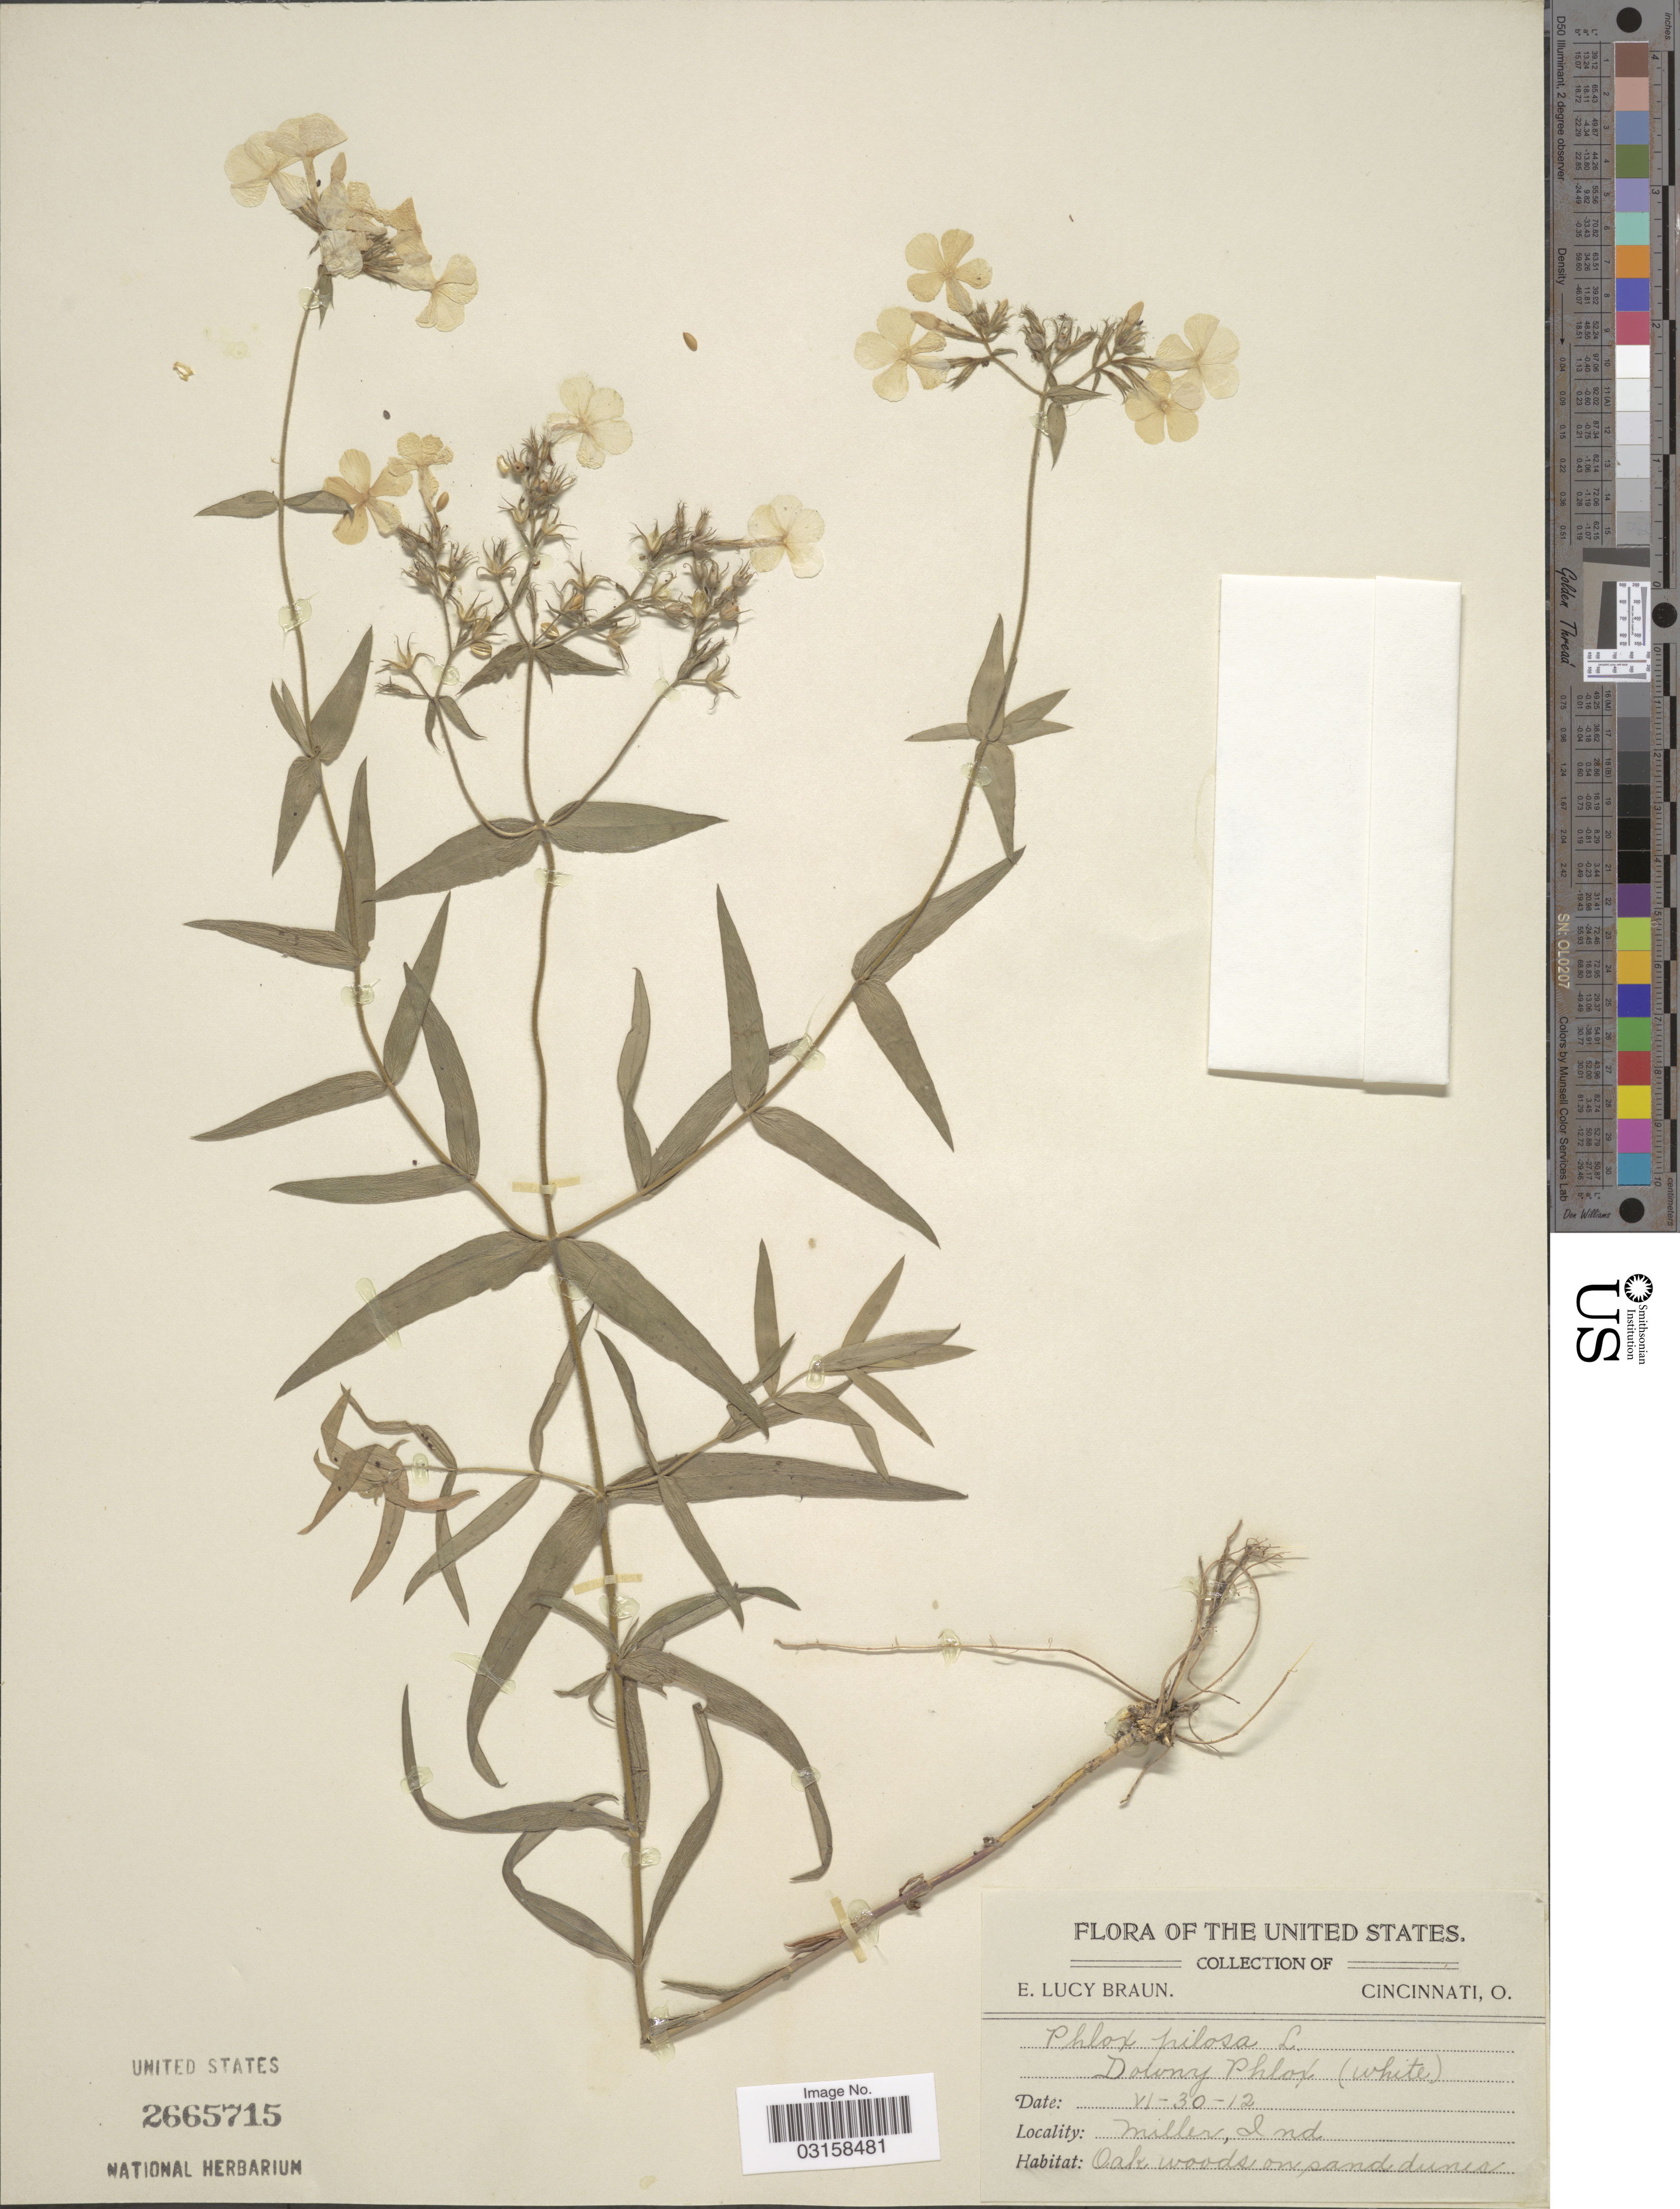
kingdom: Plantae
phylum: Tracheophyta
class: Magnoliopsida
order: Ericales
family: Polemoniaceae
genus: Phlox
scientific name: Phlox pilosa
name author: L.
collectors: E. L. Braun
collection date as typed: Transcribed d/m/y: 30/6/12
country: United States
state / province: Indiana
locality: Miller.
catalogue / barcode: US 2665715